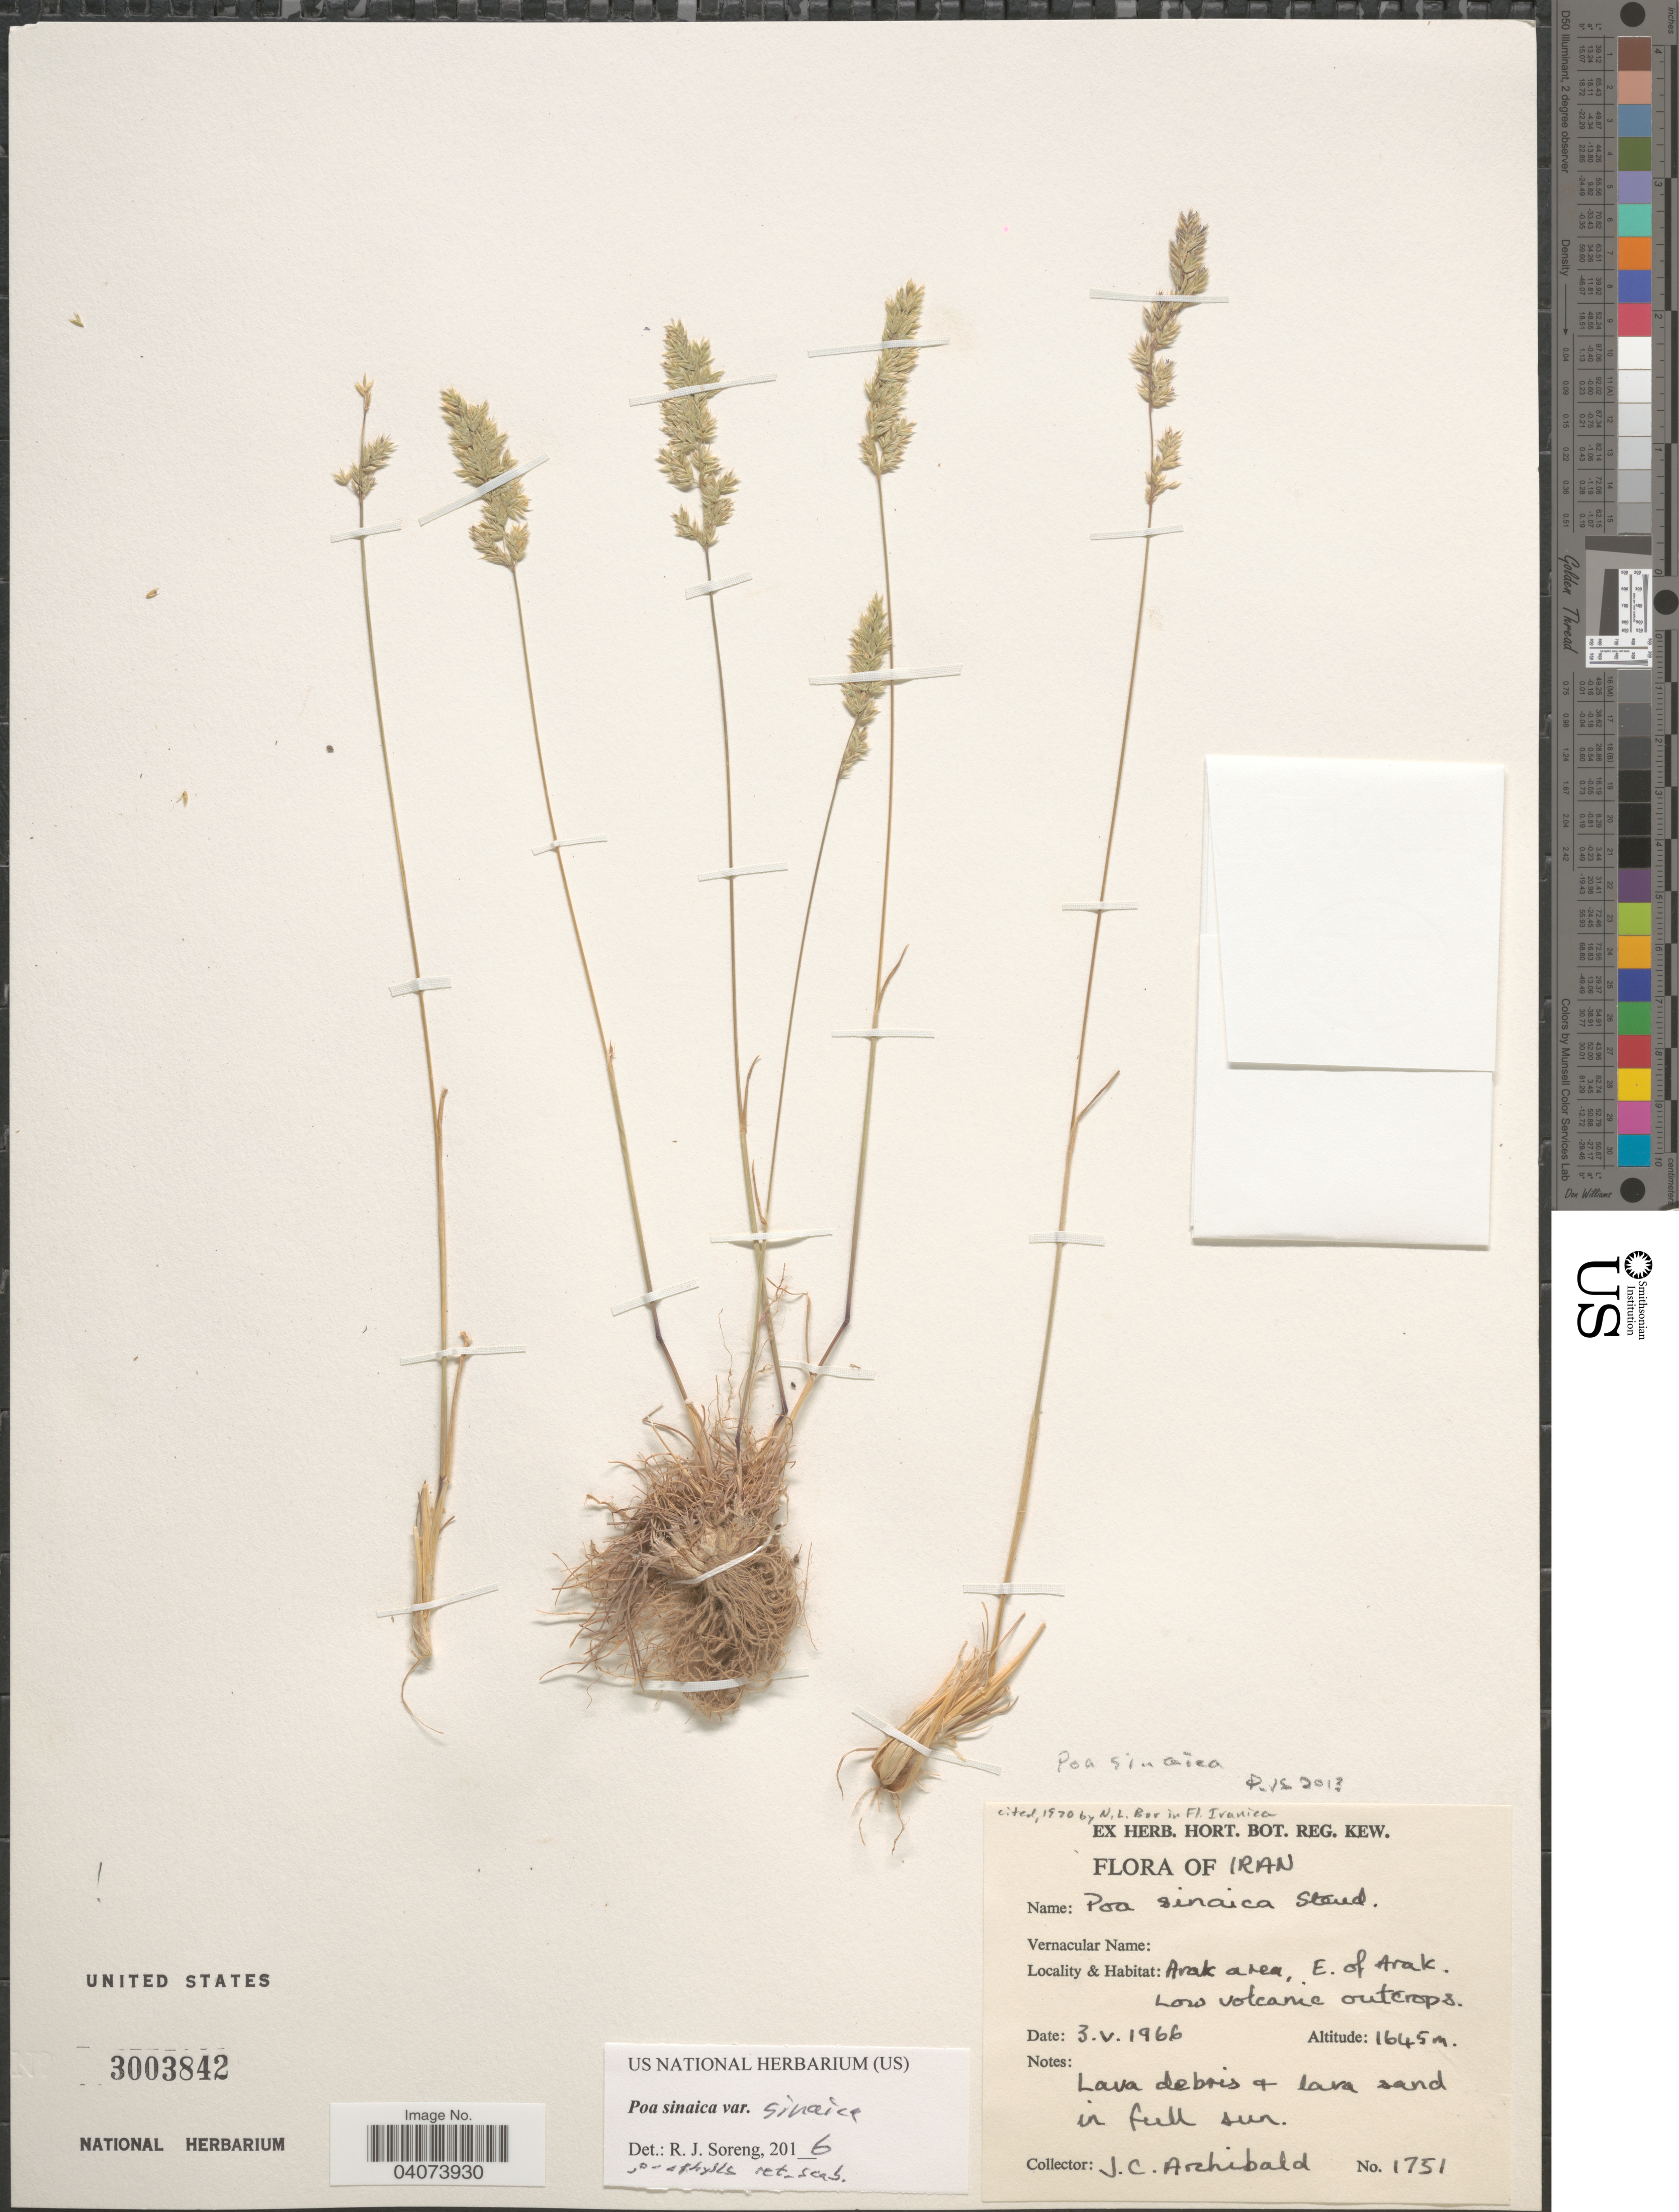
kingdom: Plantae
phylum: Tracheophyta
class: Liliopsida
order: Poales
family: Poaceae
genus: Poa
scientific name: Poa sinaica var. sinaica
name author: Steud.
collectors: J. Archibald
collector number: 1751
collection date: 1966-05-03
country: Iran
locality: Arak area, E. of Arak.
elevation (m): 1645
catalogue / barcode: US 3003842